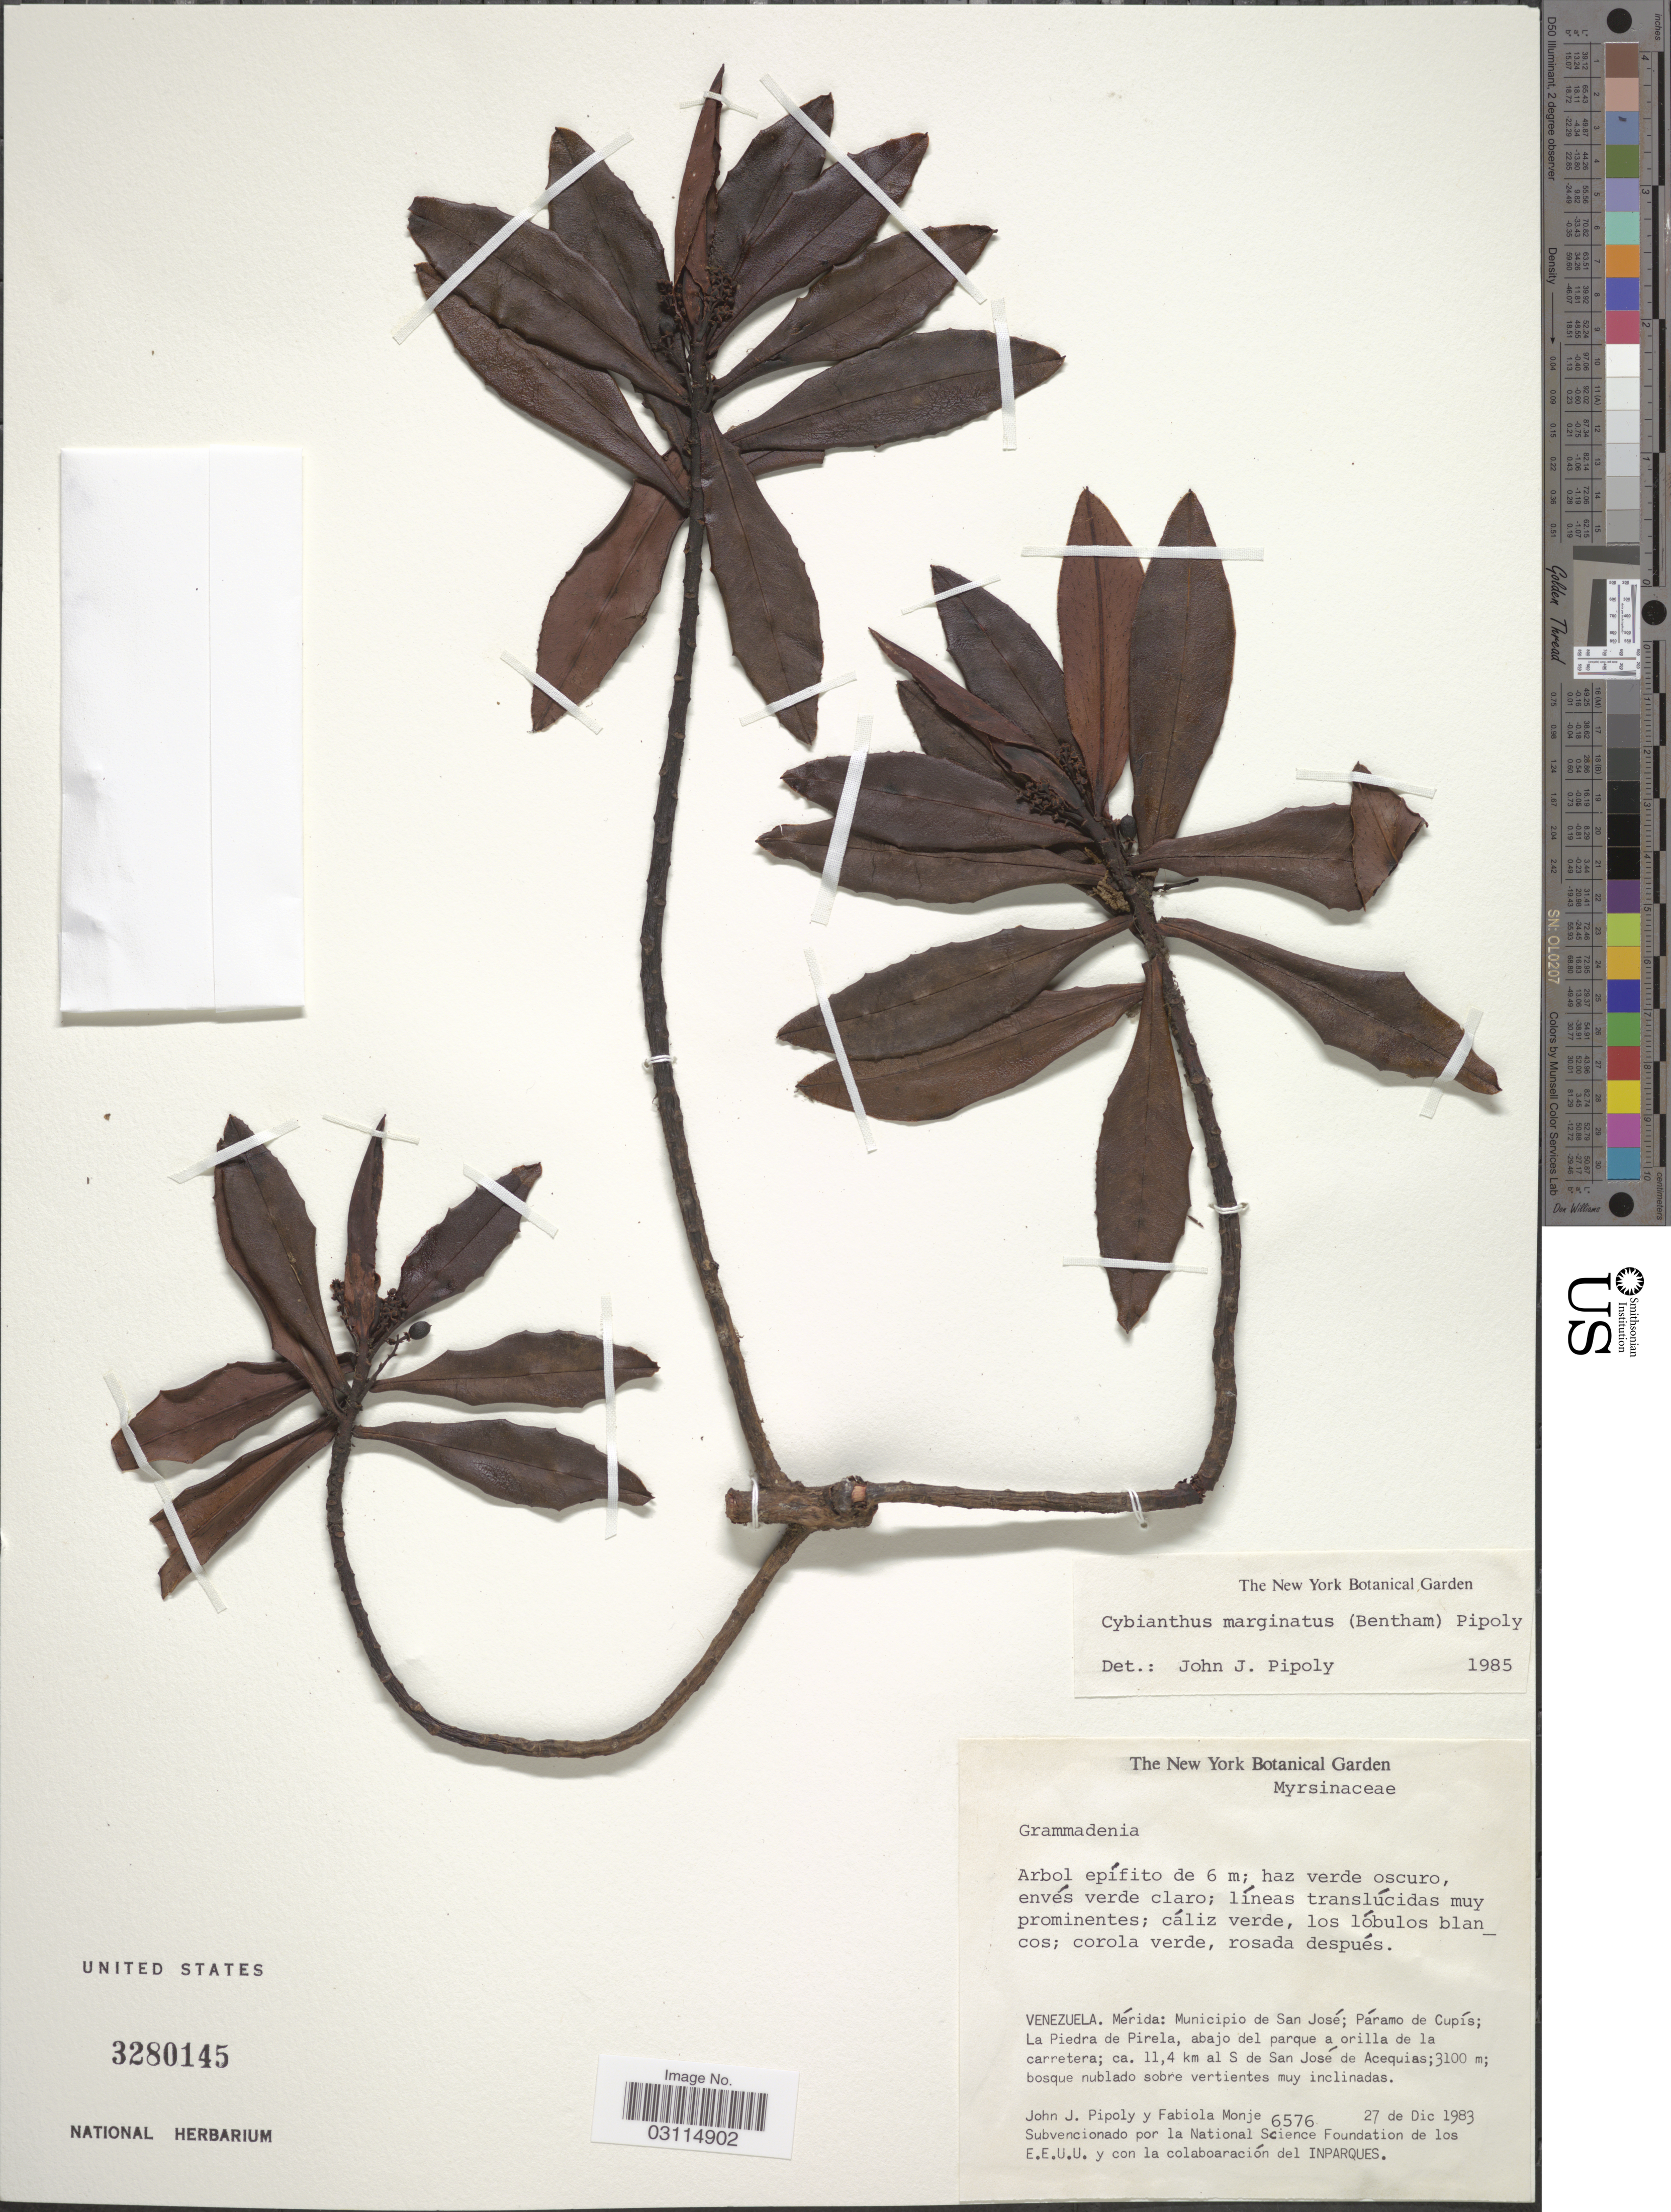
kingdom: Plantae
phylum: Tracheophyta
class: Magnoliopsida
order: Ericales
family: Primulaceae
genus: Cybianthus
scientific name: Cybianthus marginatus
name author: (Benth.) Pipoly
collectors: J. J. Pipoly & F. Monje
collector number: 6576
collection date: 1983-12-27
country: Venezuela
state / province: Mérida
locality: Municipio de San José; Páramo de Cupís; La Piedra de Pirela; abajo del parque a orilla de la carretera; ca. 11.4 km al S de San José de Acequias.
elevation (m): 3100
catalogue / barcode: US 3280145